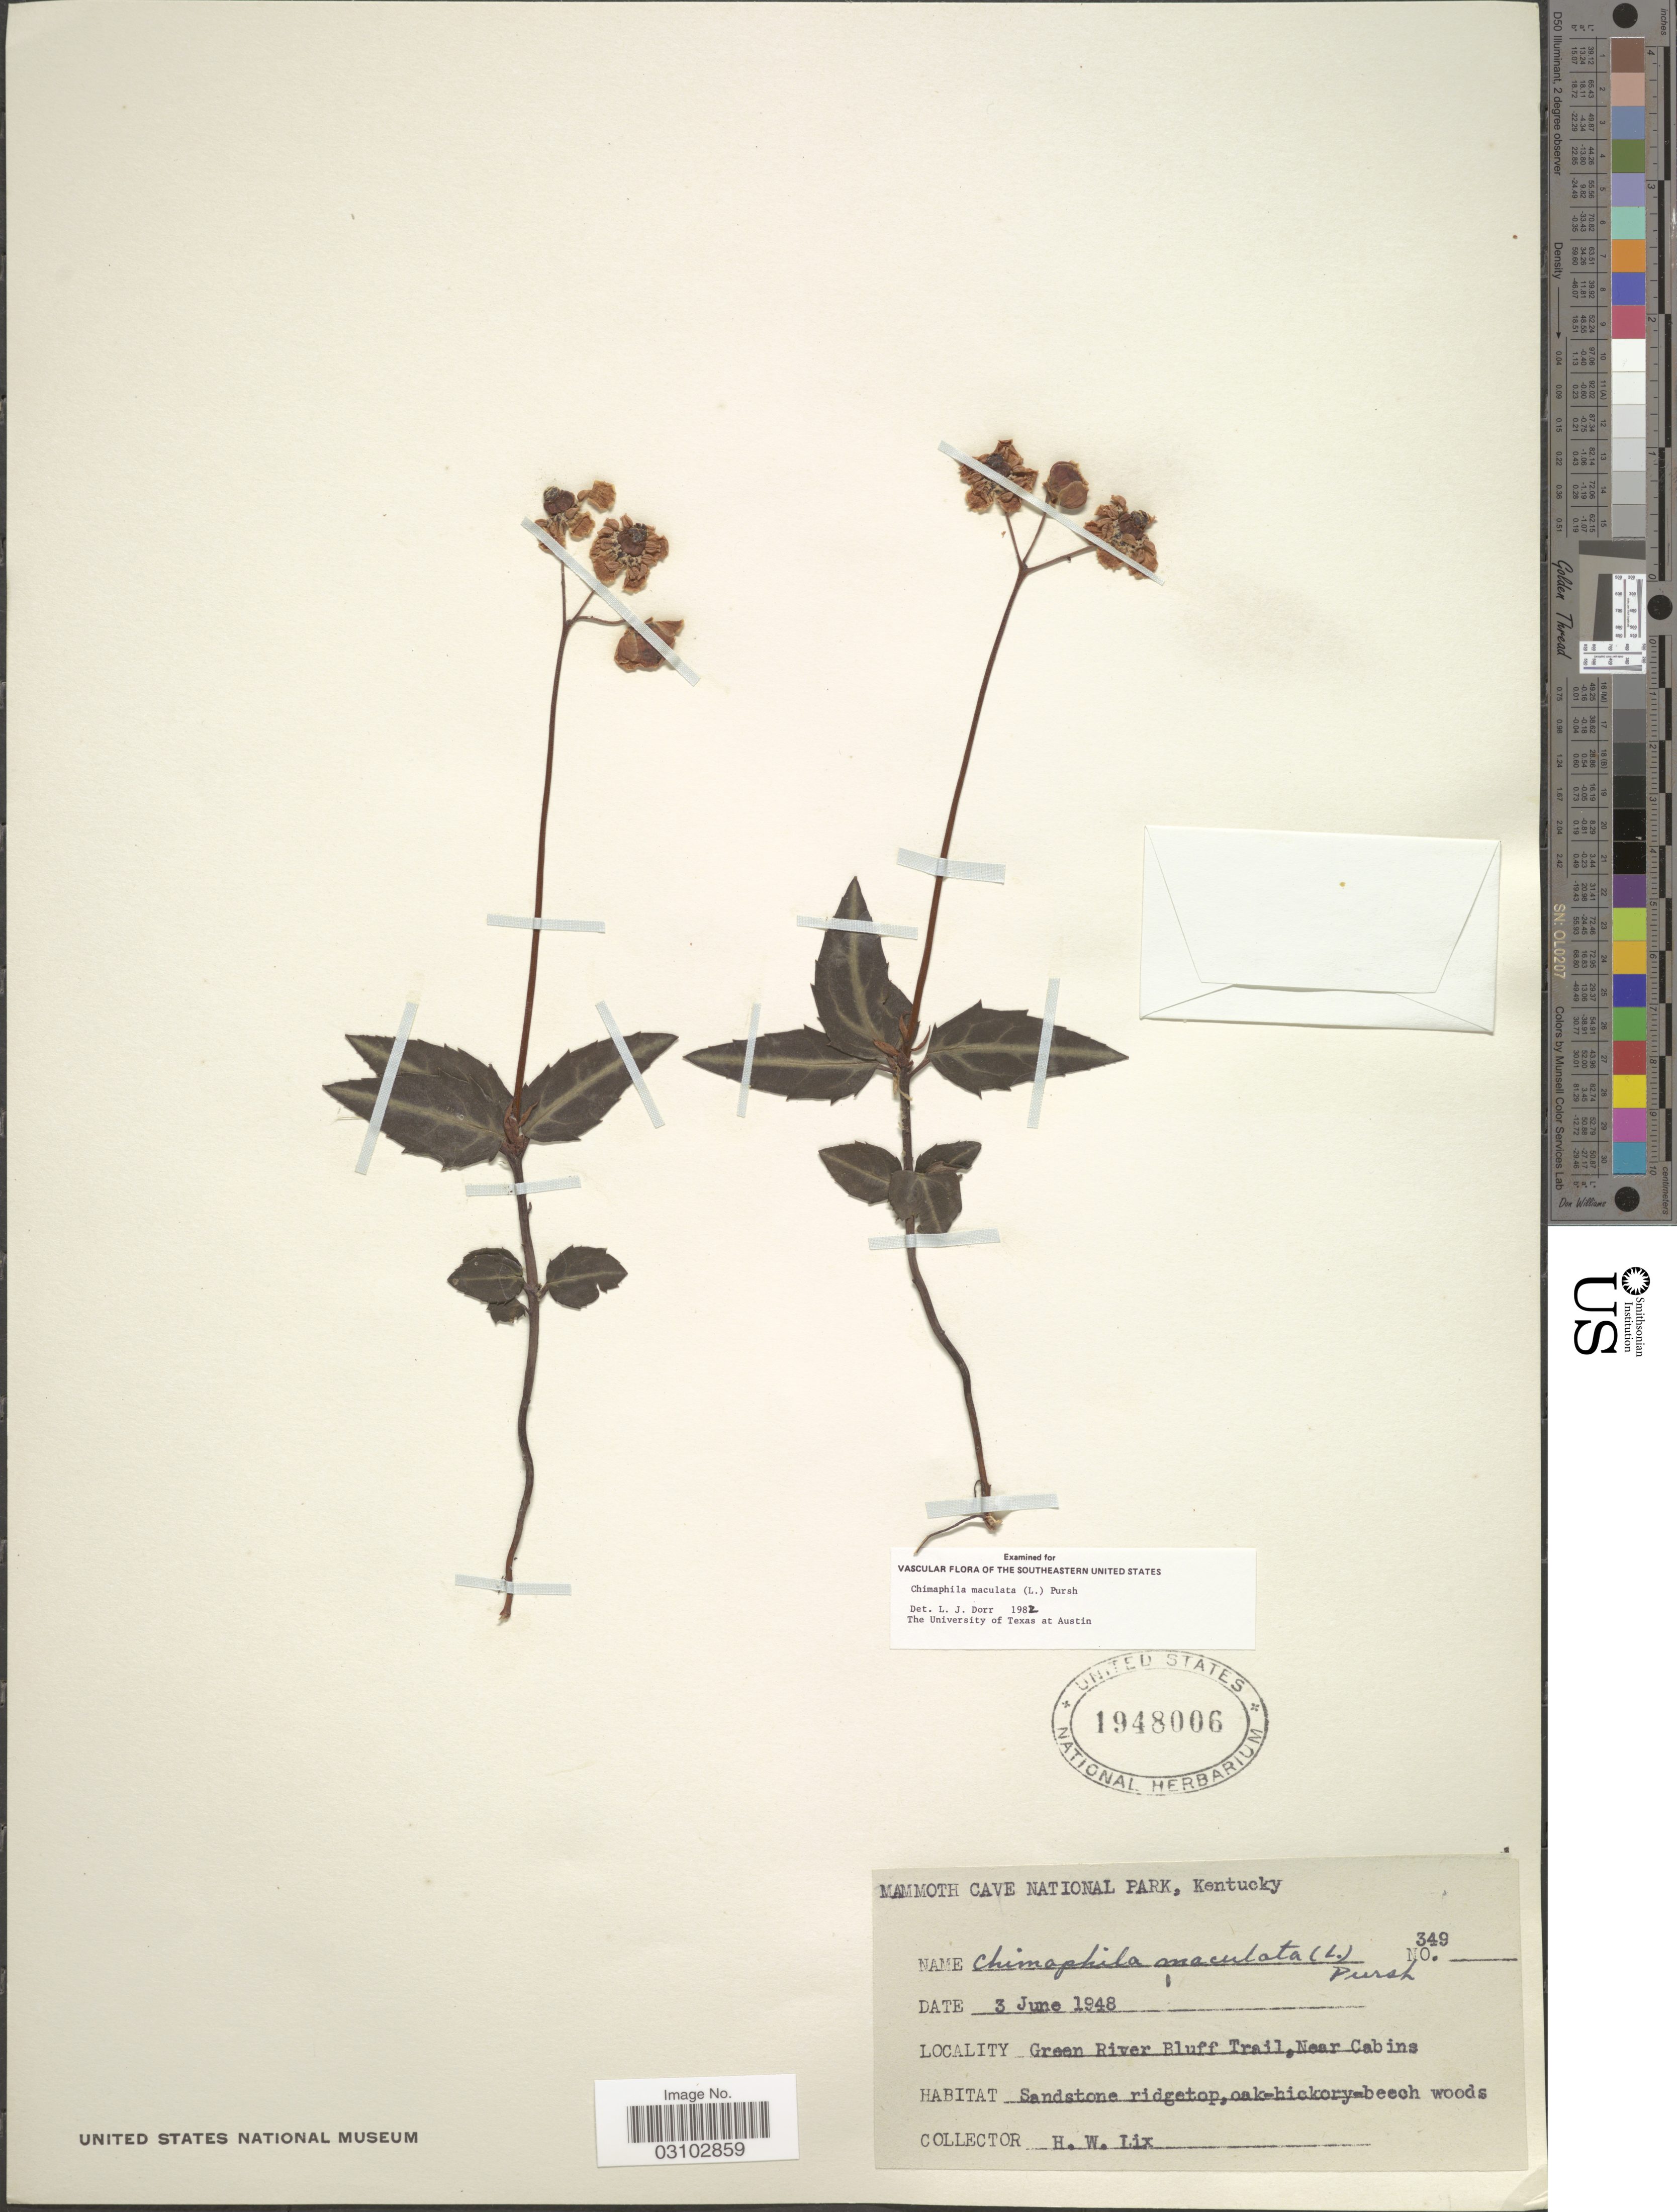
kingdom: Plantae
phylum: Tracheophyta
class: Magnoliopsida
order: Ericales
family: Ericaceae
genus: Chimaphila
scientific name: Chimaphila maculata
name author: (L.) Pursh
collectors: H. W. Lix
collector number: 349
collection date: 1948-06-03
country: United States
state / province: Kentucky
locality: Mammoth Cave National Park. Green River Bluff Trail, Near Cabins.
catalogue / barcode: US 1948006